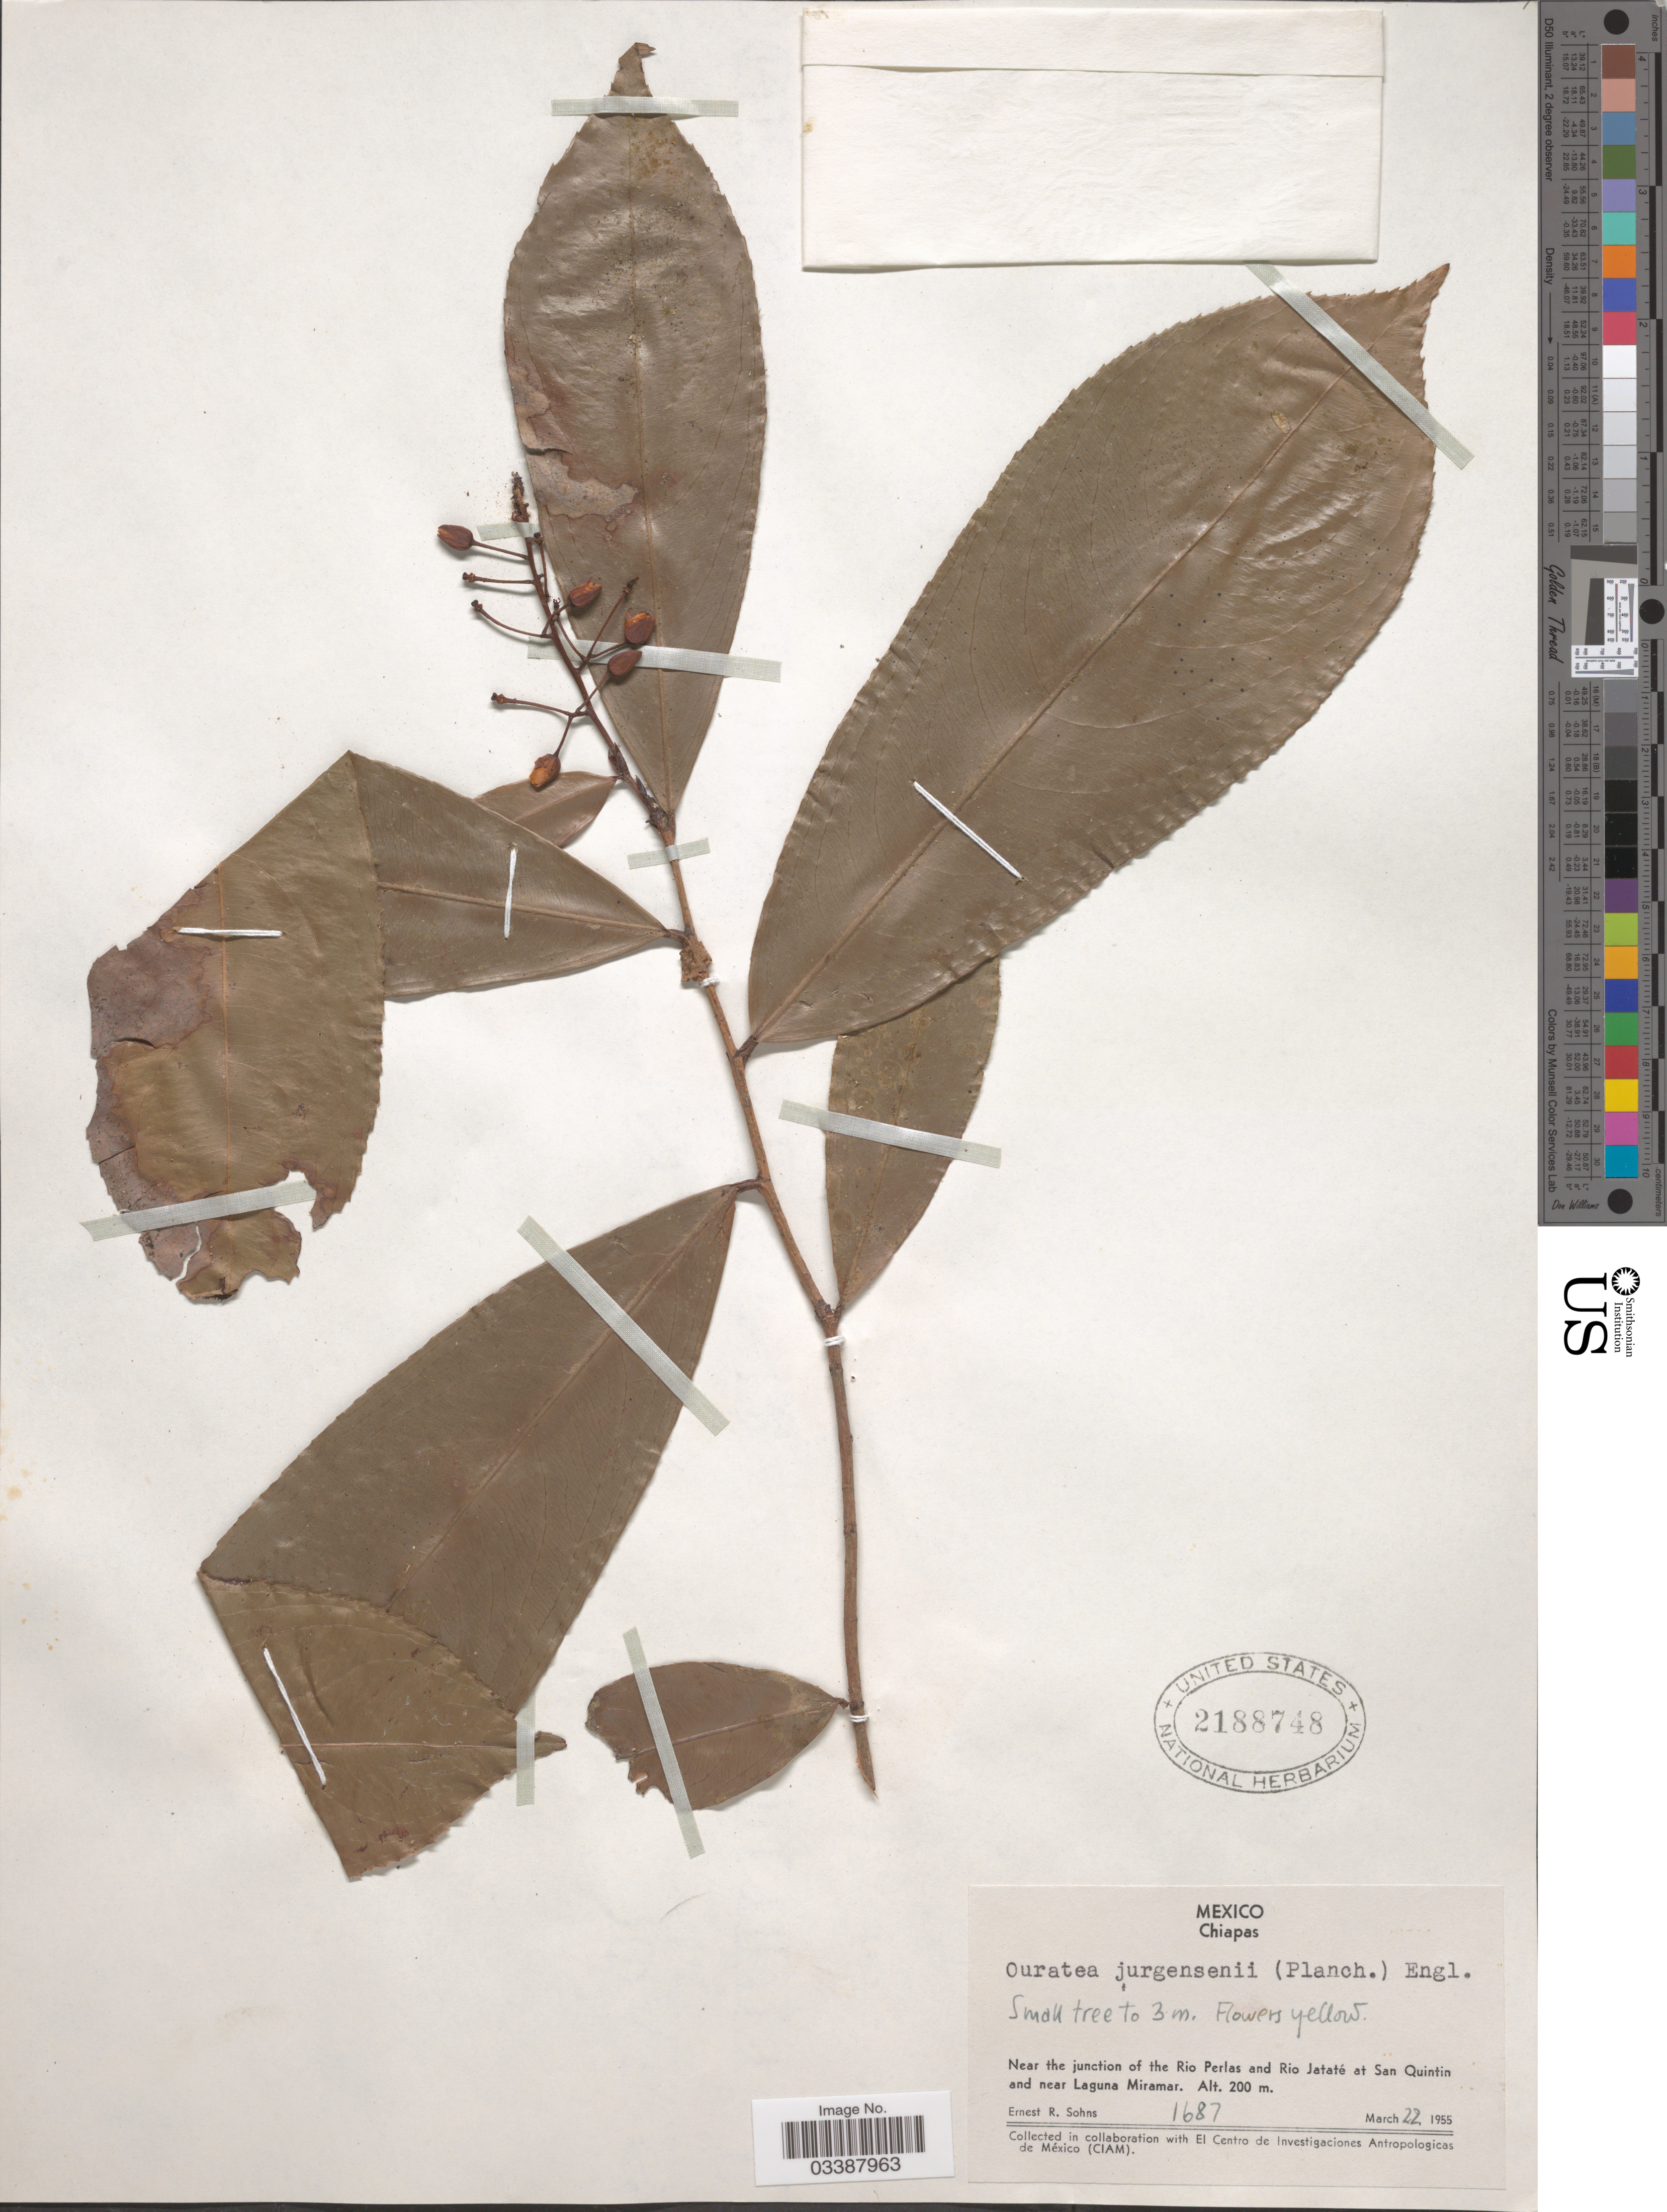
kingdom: Plantae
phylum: Tracheophyta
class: Magnoliopsida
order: Malpighiales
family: Ochnaceae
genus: Ouratea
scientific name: Ouratea lucens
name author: (Kunth) Engl.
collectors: E. R. Sohns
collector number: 1687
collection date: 1955-03-22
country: Mexico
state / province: Chiapas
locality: Near the junction of the Rio Perlas and Rio Jataté at San Quintin and near Laguna Miramar.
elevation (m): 200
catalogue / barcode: US 2188748